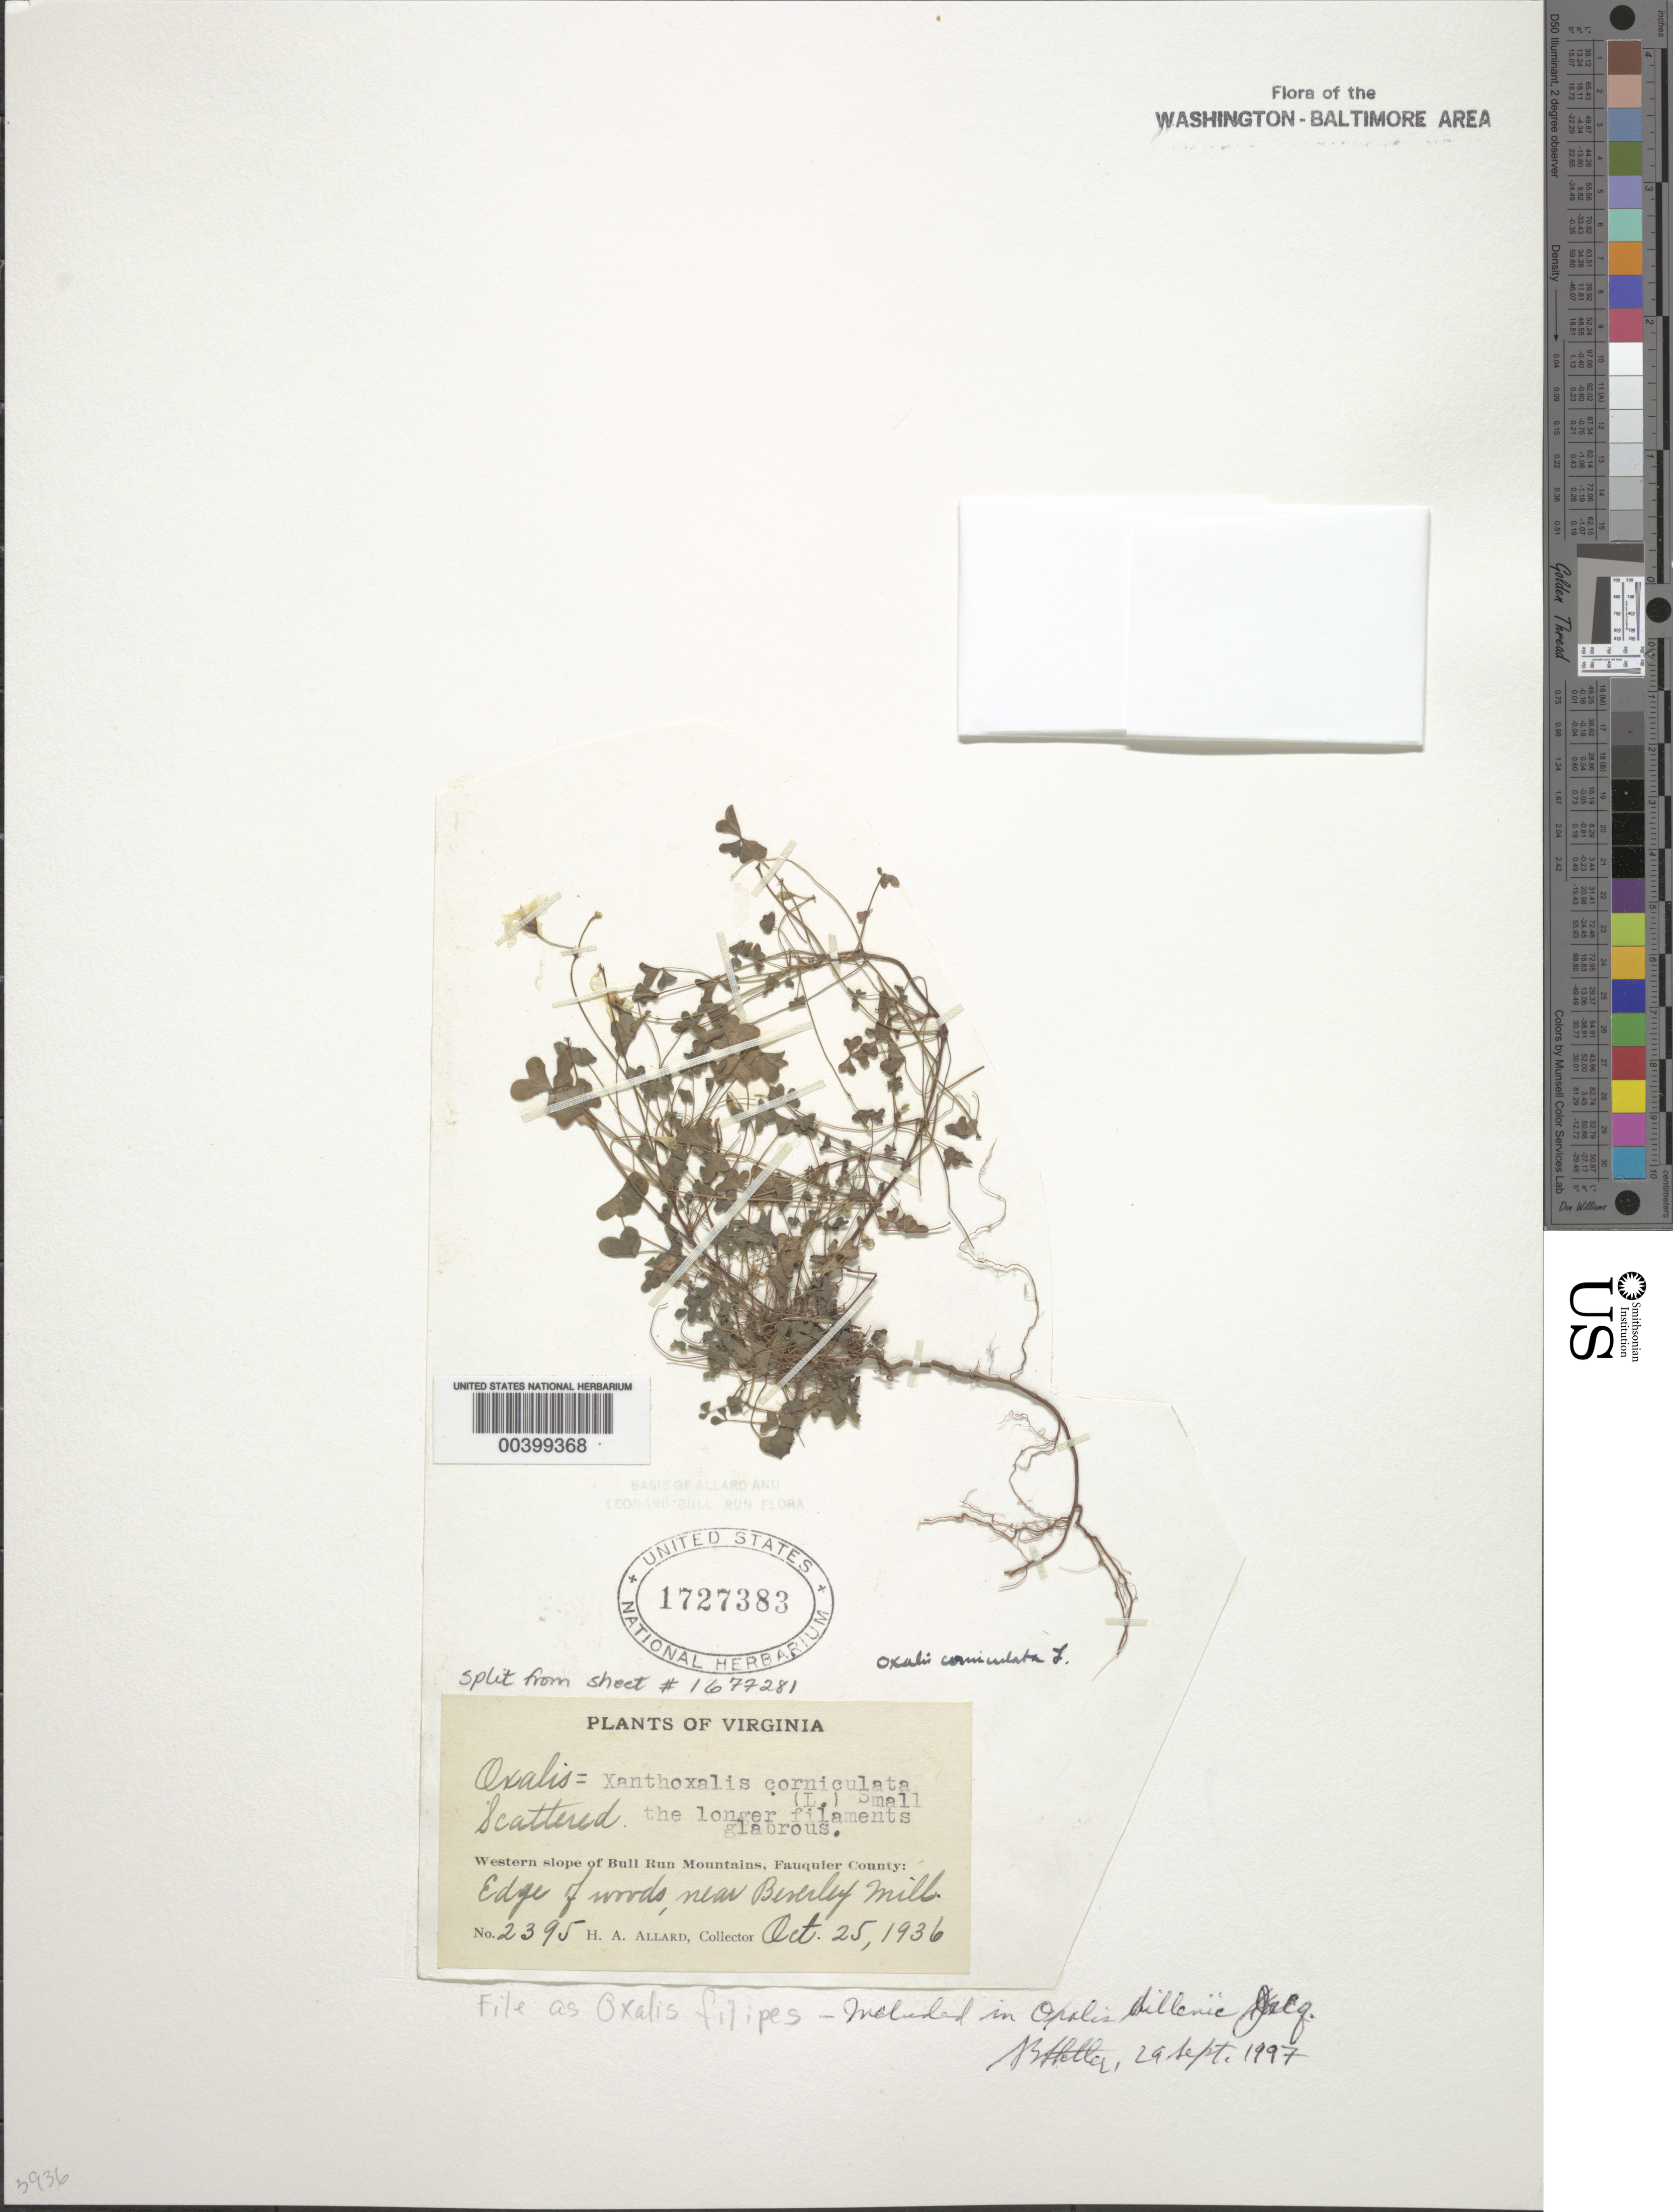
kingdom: Plantae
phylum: Tracheophyta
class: Magnoliopsida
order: Oxalidales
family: Oxalidaceae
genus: Oxalis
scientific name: Oxalis dillenii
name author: Jacq.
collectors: H. A. Allard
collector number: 2395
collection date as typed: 25 Oct 1936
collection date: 1936-10-25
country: United States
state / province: Virginia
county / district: Fauquier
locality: Beverley Mill vicinity Bull Run Mts.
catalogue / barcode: US 1727383